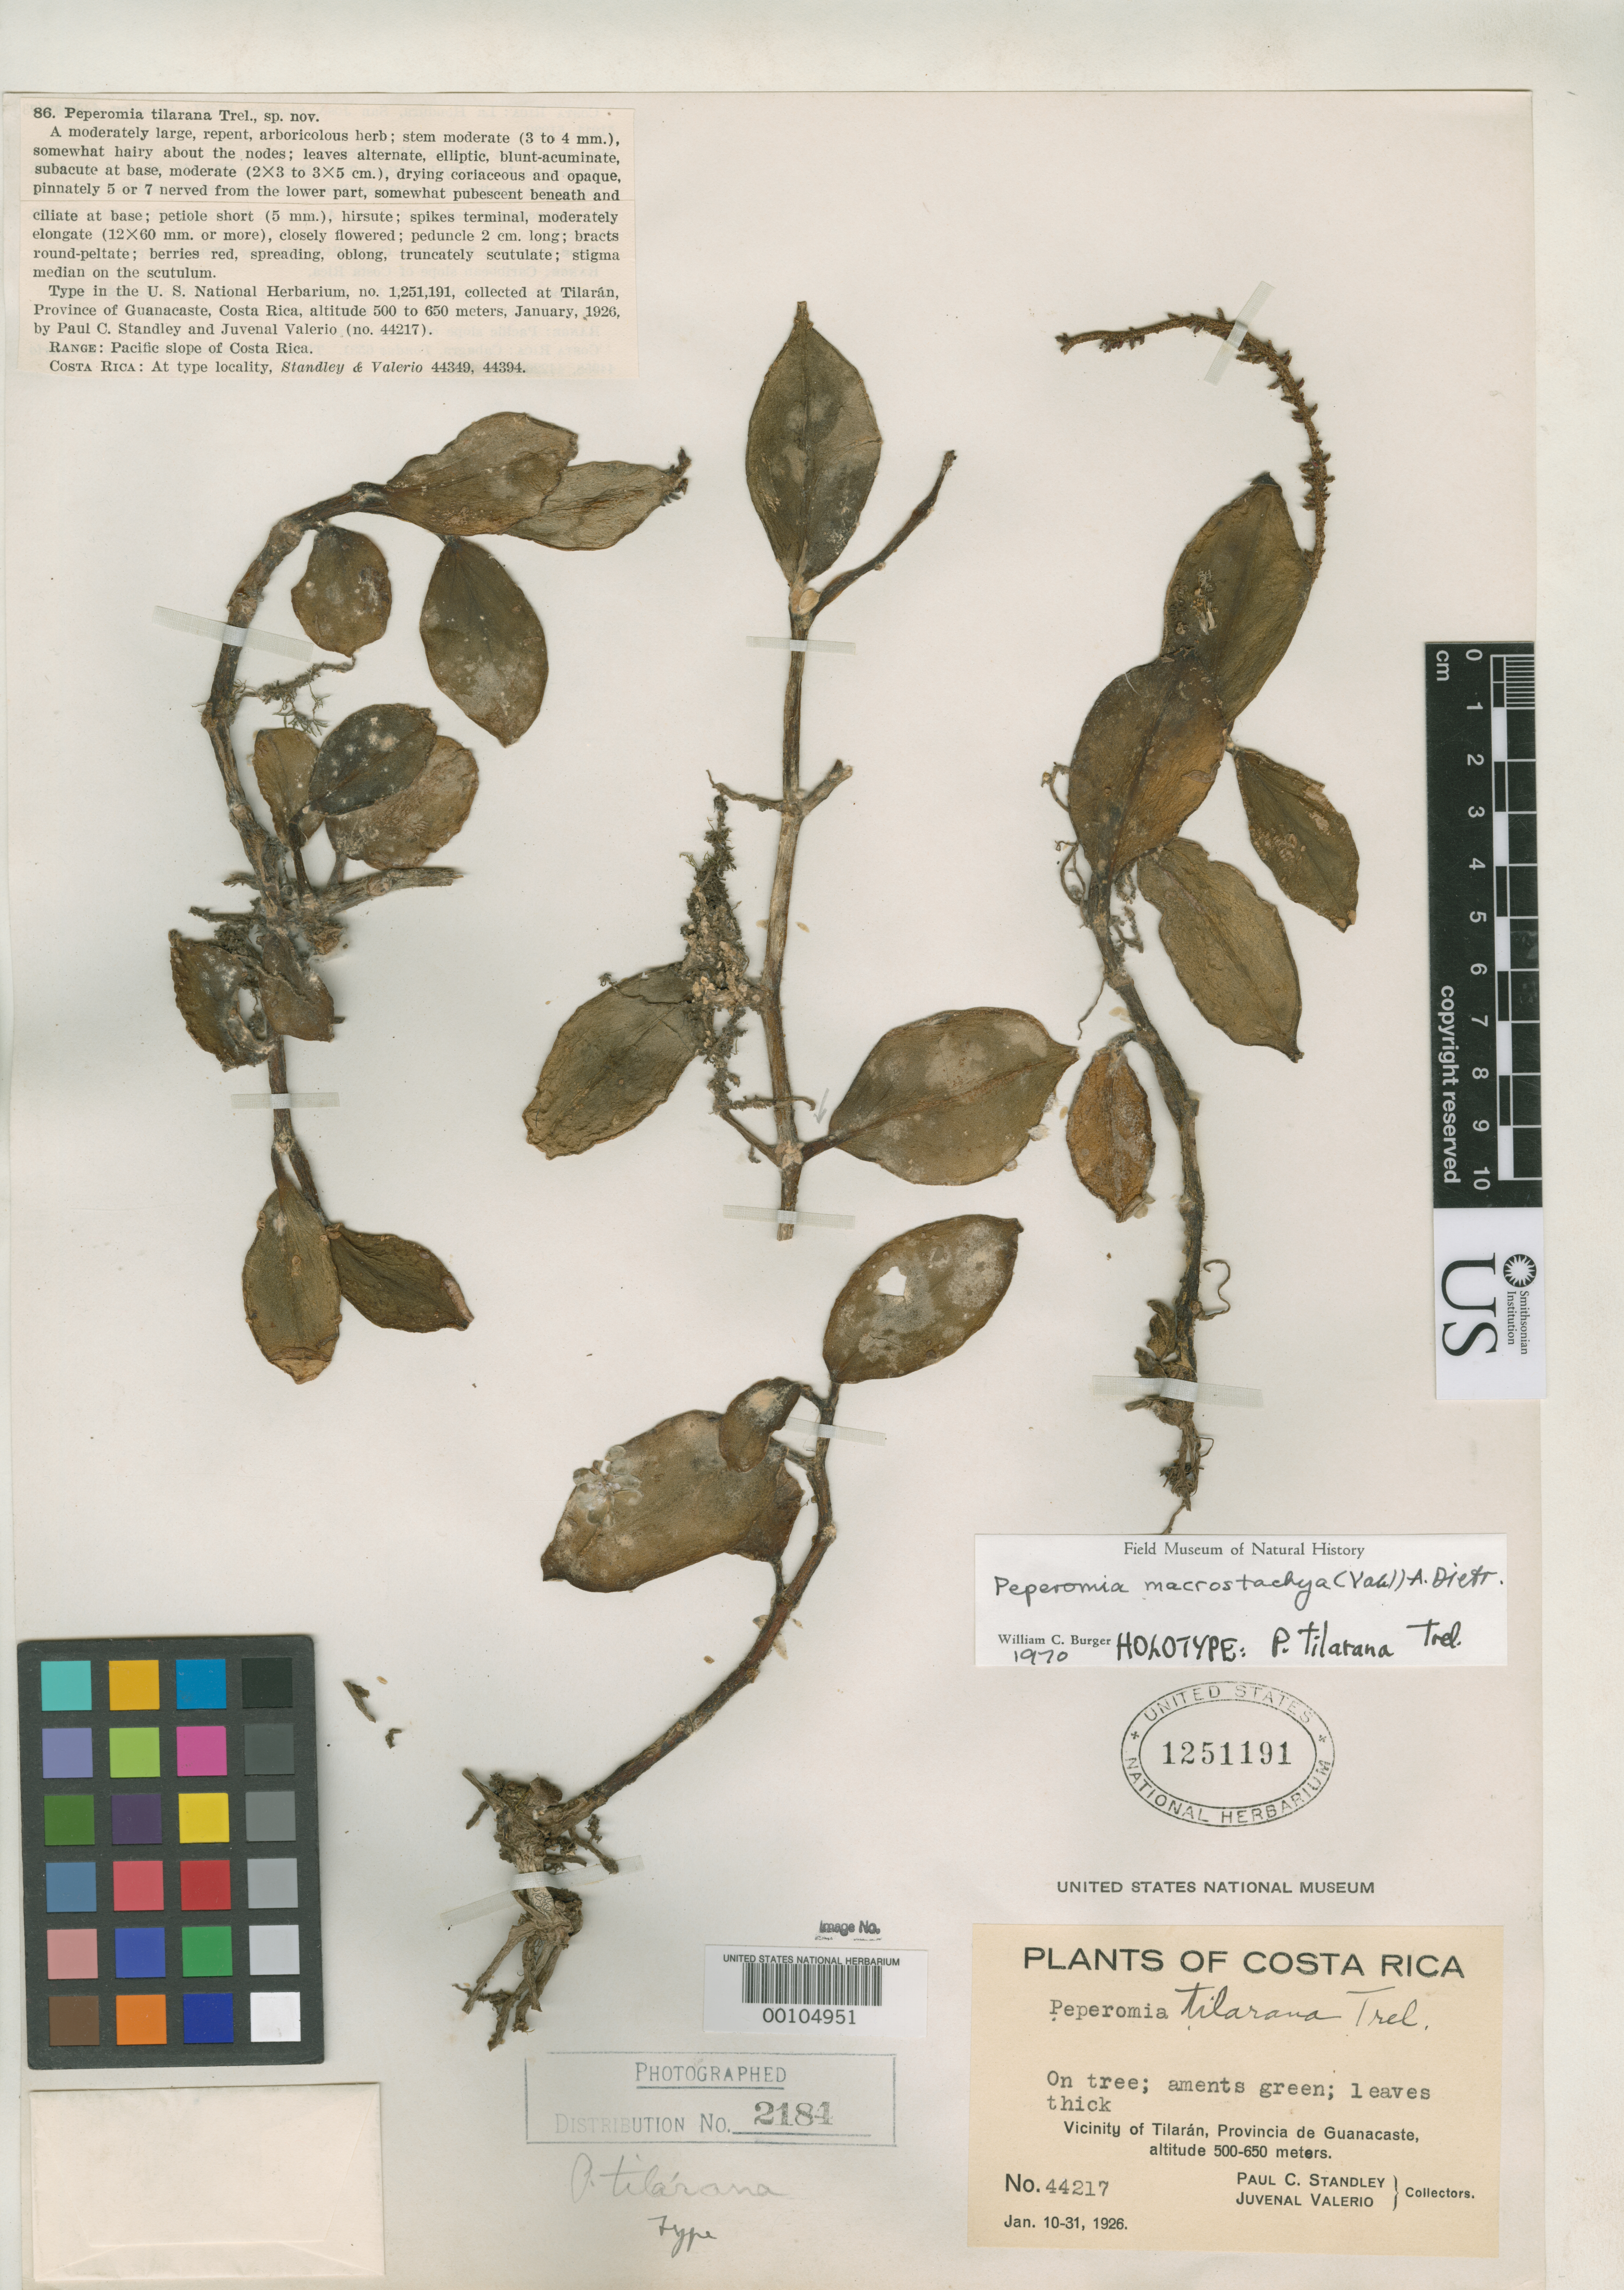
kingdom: Plantae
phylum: Tracheophyta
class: Magnoliopsida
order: Piperales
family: Piperaceae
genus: Peperomia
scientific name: Peperomia tilarana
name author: Trel.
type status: Holotype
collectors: P. C. Standley & J. Valerio R.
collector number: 44217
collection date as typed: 10 Jan 1926 to 31 Jan 1926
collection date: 1926-01-10/1926-01-31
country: Costa Rica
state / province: Guanacaste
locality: Tilaran vicinity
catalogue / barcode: US 1251191